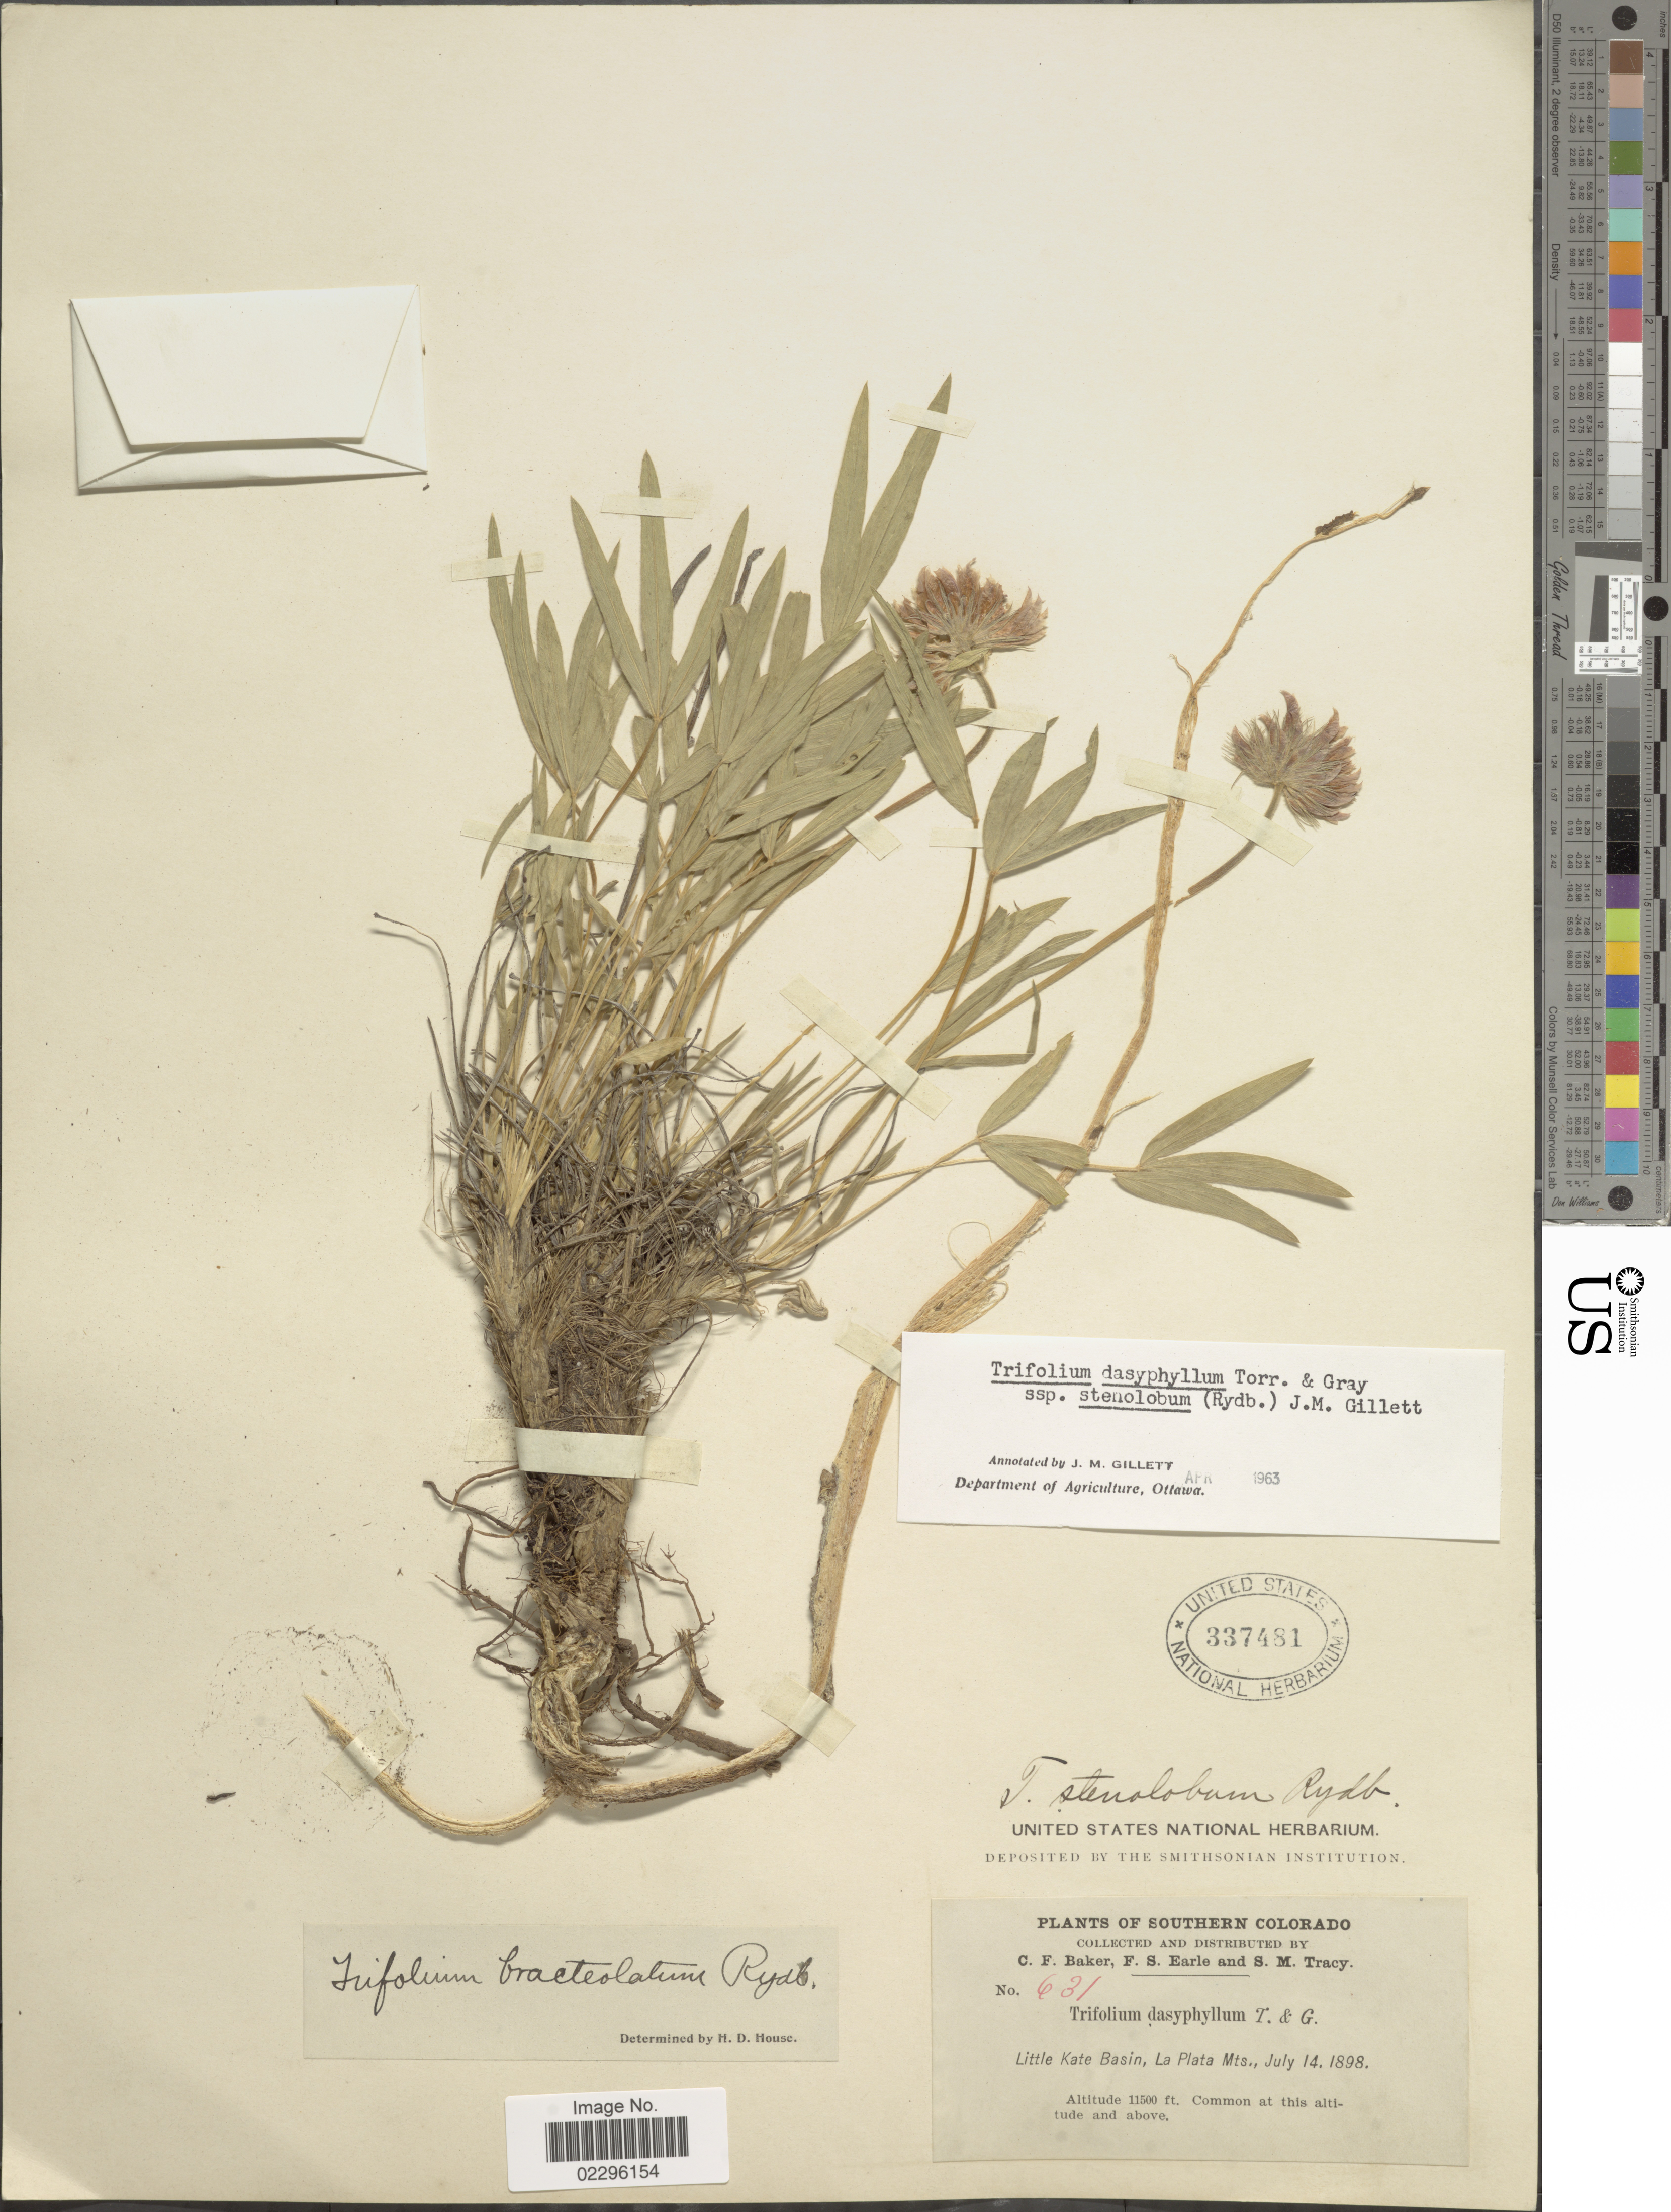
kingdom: Plantae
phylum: Tracheophyta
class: Magnoliopsida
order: Fabales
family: Fabaceae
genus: Trifolium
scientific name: Trifolium dasyphyllum subsp. stenolobum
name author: (Rydb.) J.M. Gillett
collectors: C. F. Baker, F. S. Earle & S. M. Tracy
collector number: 631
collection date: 1898-07-14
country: United States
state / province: Colorado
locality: Southern Colorado, Little Kate Basin, La Plata Mts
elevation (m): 3505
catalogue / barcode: US 337481